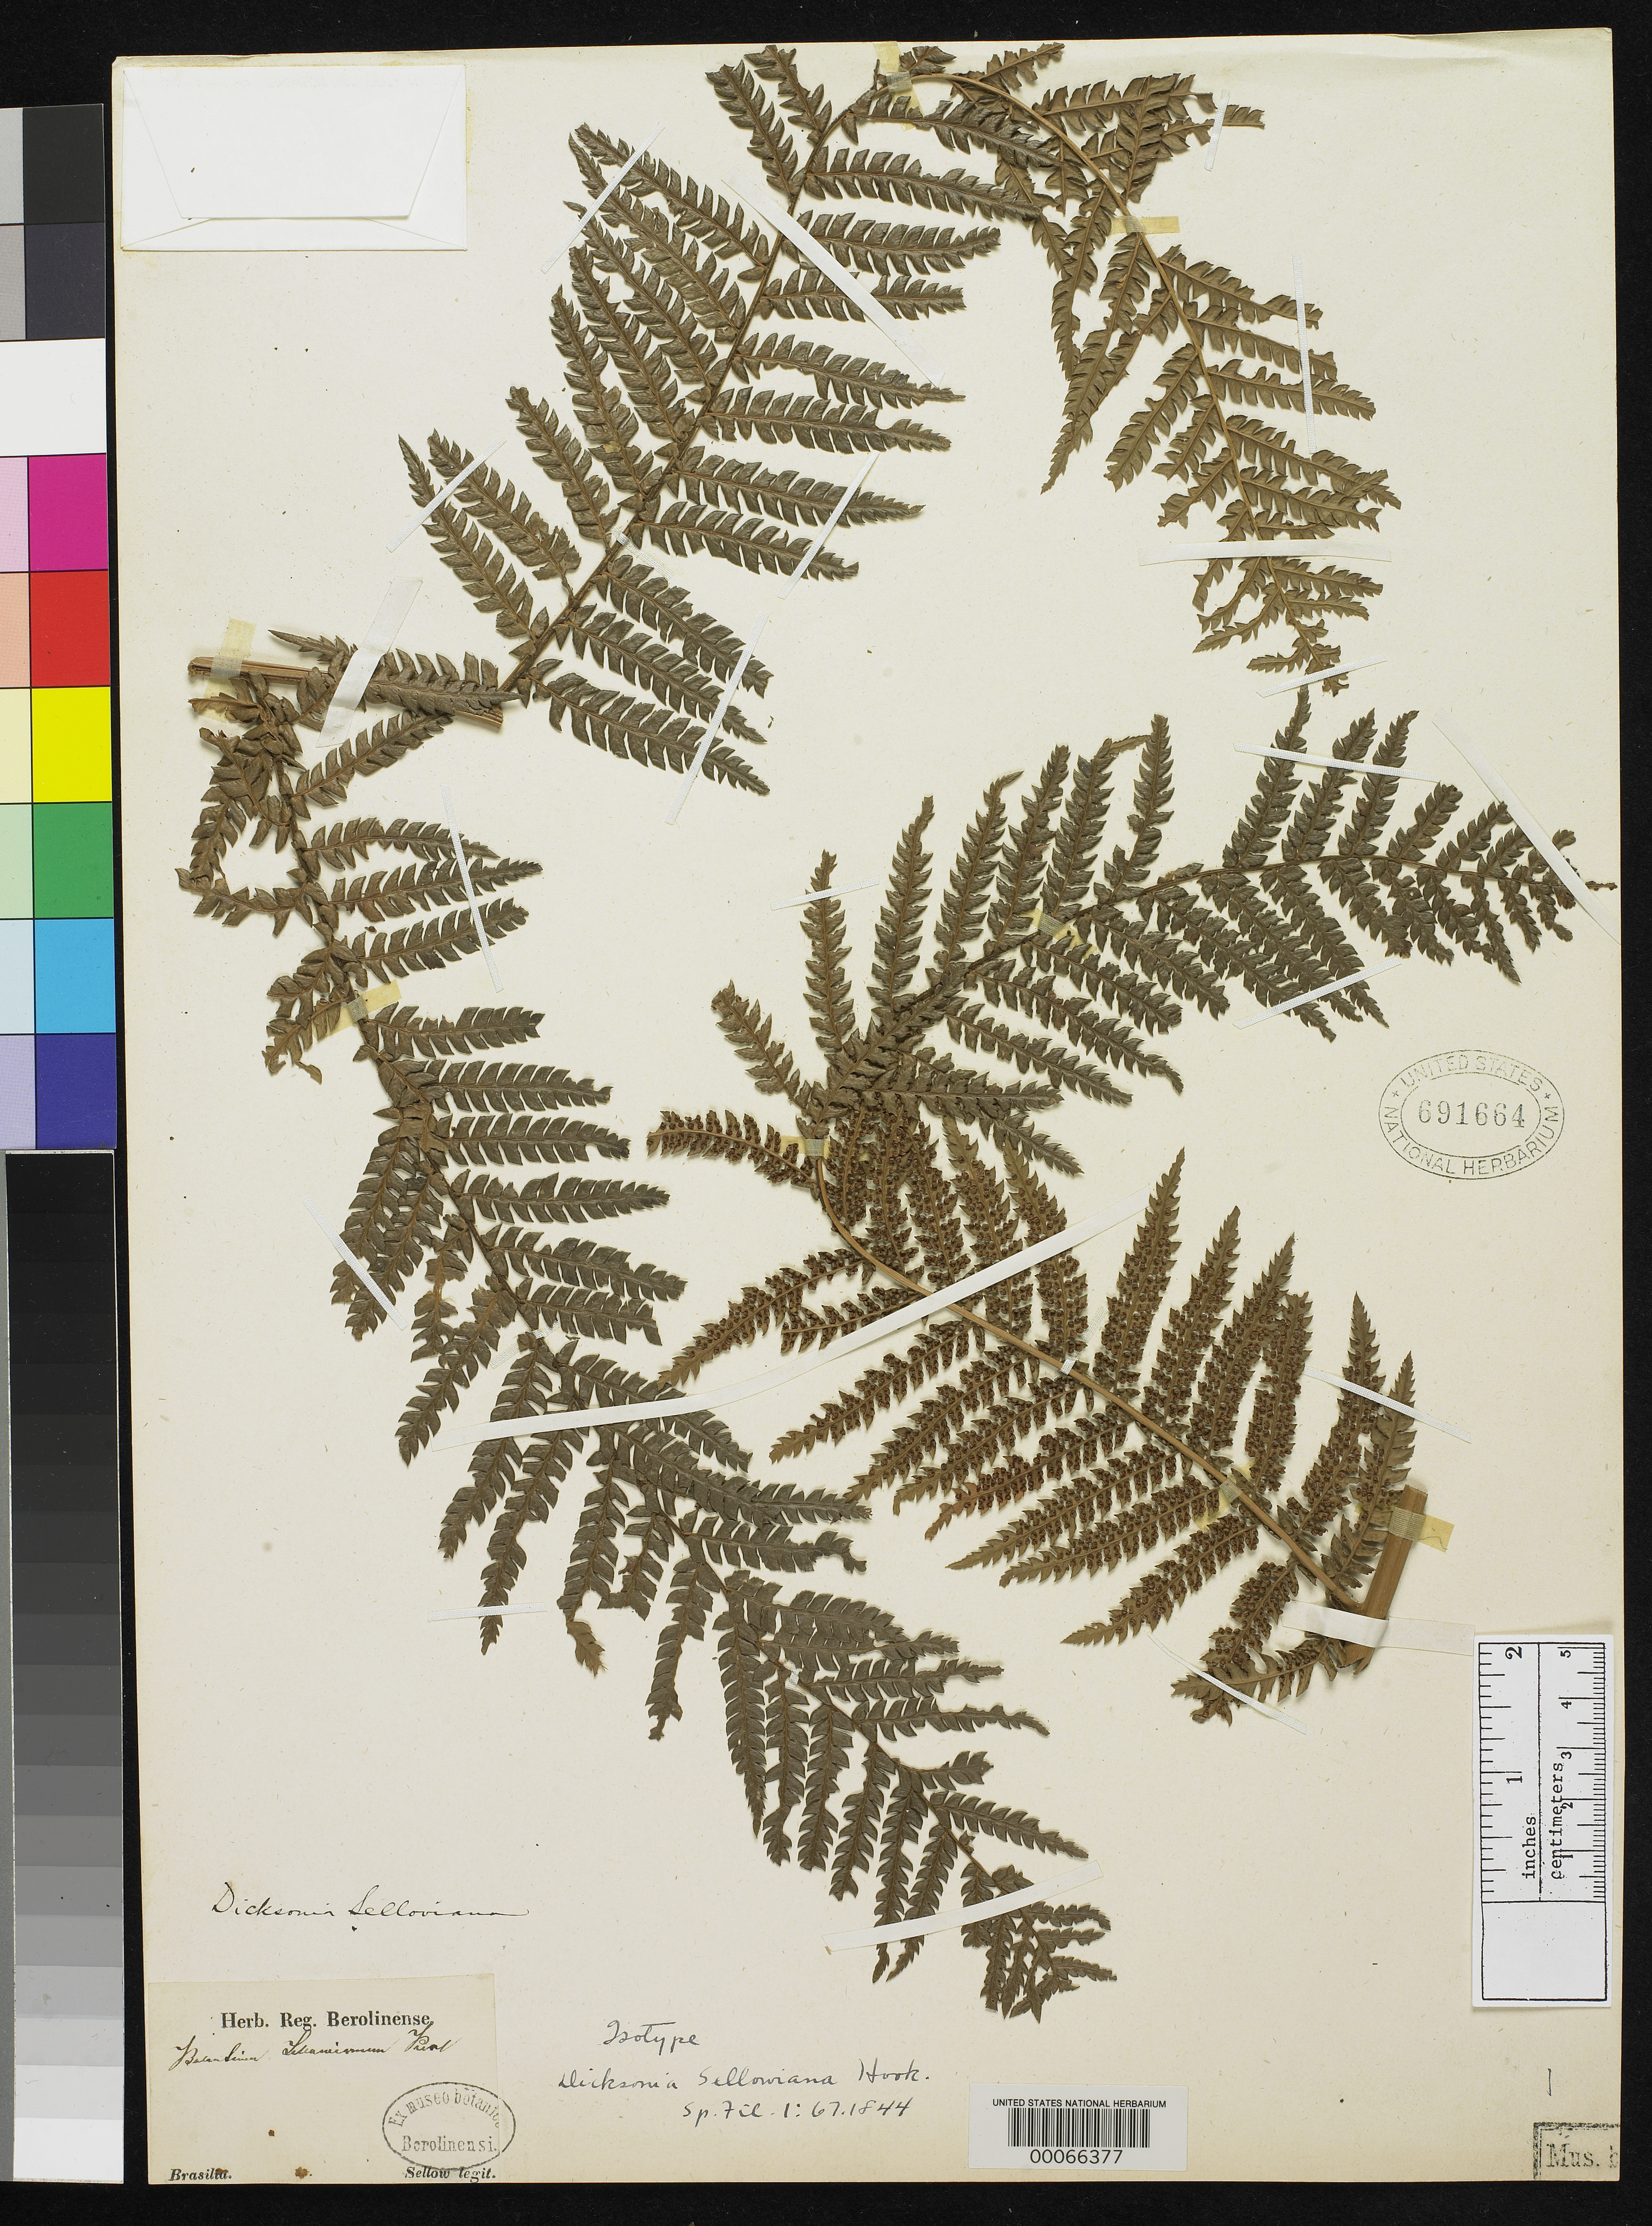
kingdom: Plantae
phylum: Tracheophyta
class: Polypodiopsida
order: Cyatheales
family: Dicksoniaceae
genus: Dicksonia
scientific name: Dicksonia sellowiana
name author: Hook.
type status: Type Collection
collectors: F. Sellow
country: Brazil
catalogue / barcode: US 691664